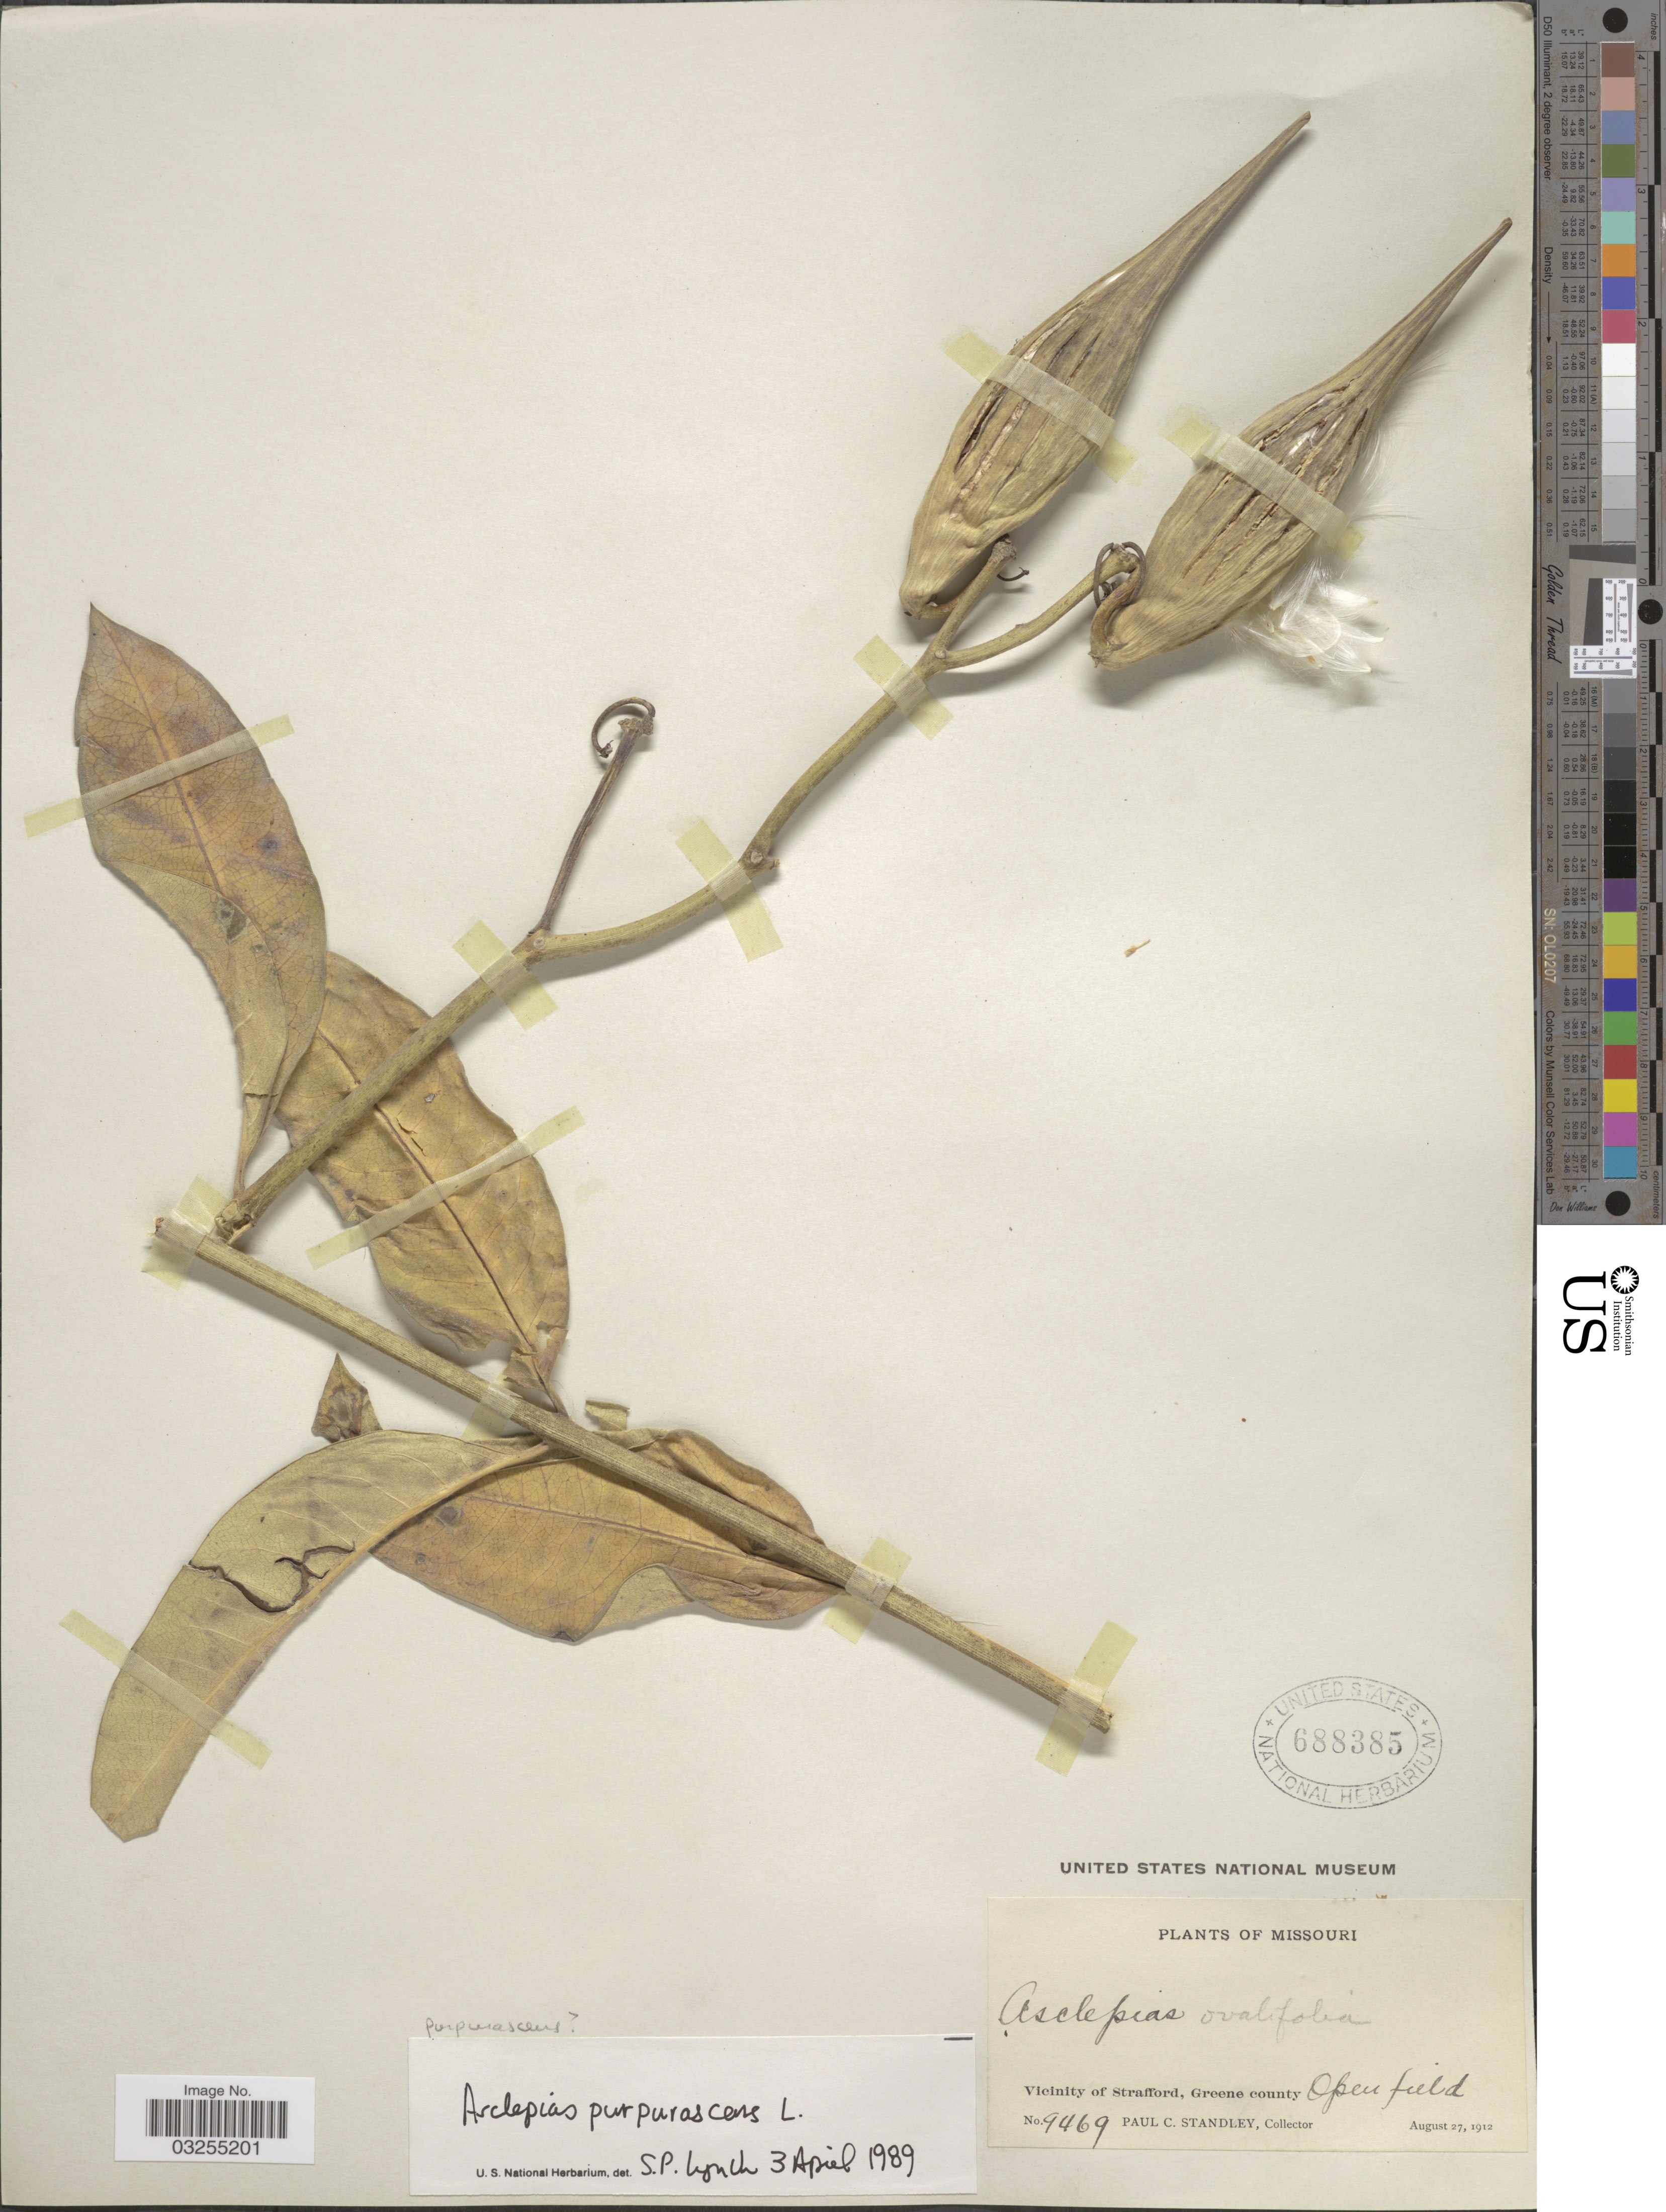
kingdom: Plantae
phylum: Tracheophyta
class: Magnoliopsida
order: Gentianales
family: Apocynaceae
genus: Asclepias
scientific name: Asclepias purpurascens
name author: L.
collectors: P. C. Standley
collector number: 9469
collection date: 1912-08-27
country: United States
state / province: Missouri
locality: Vicinity of Strafford, Greene county.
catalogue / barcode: US 688385